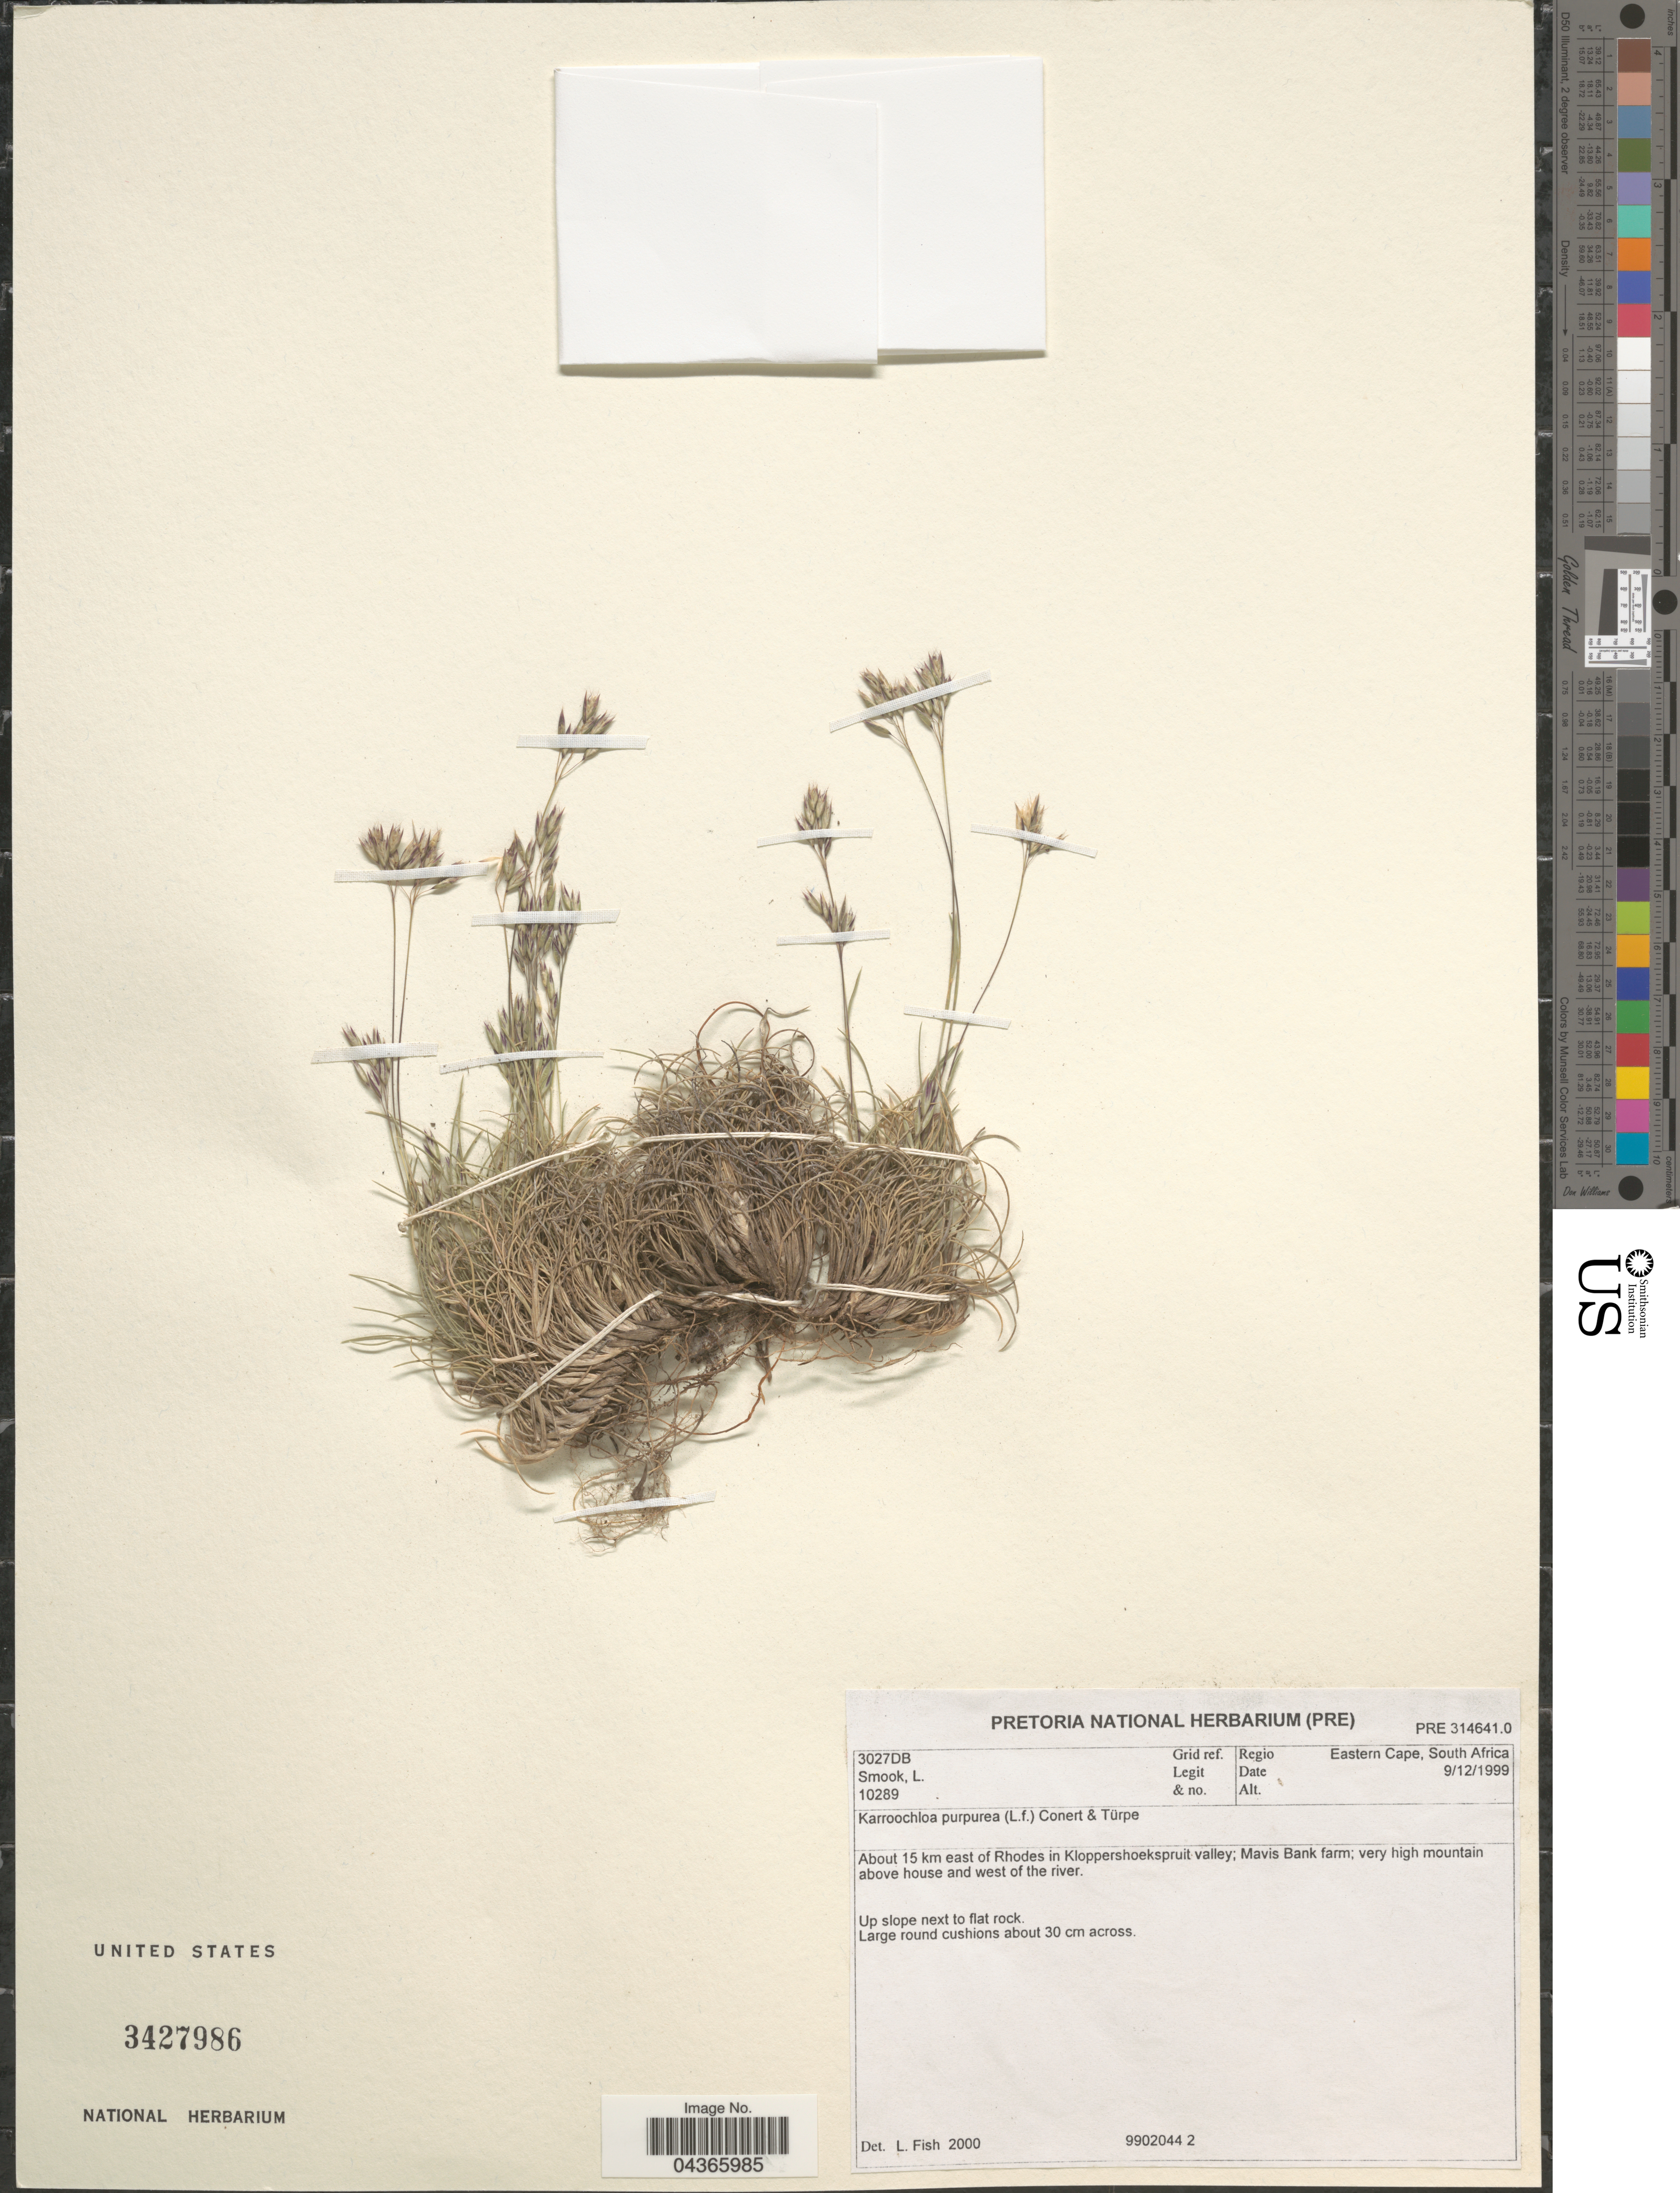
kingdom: Plantae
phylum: Tracheophyta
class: Liliopsida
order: Poales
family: Poaceae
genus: Tribolium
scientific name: Tribolium purpureum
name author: (L. f.) Verboom & H.P. Linder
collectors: L. Smook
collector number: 10289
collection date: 1999-12-09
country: South Africa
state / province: Eastern Cape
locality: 3027DB Grid ref. Regio Eastern Cape, South Africa. About 15 km east of Rhodes in Kloppershoekspruit valley; Mavis Bank farm; very high mountain above house and west of the river.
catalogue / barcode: US 3427986